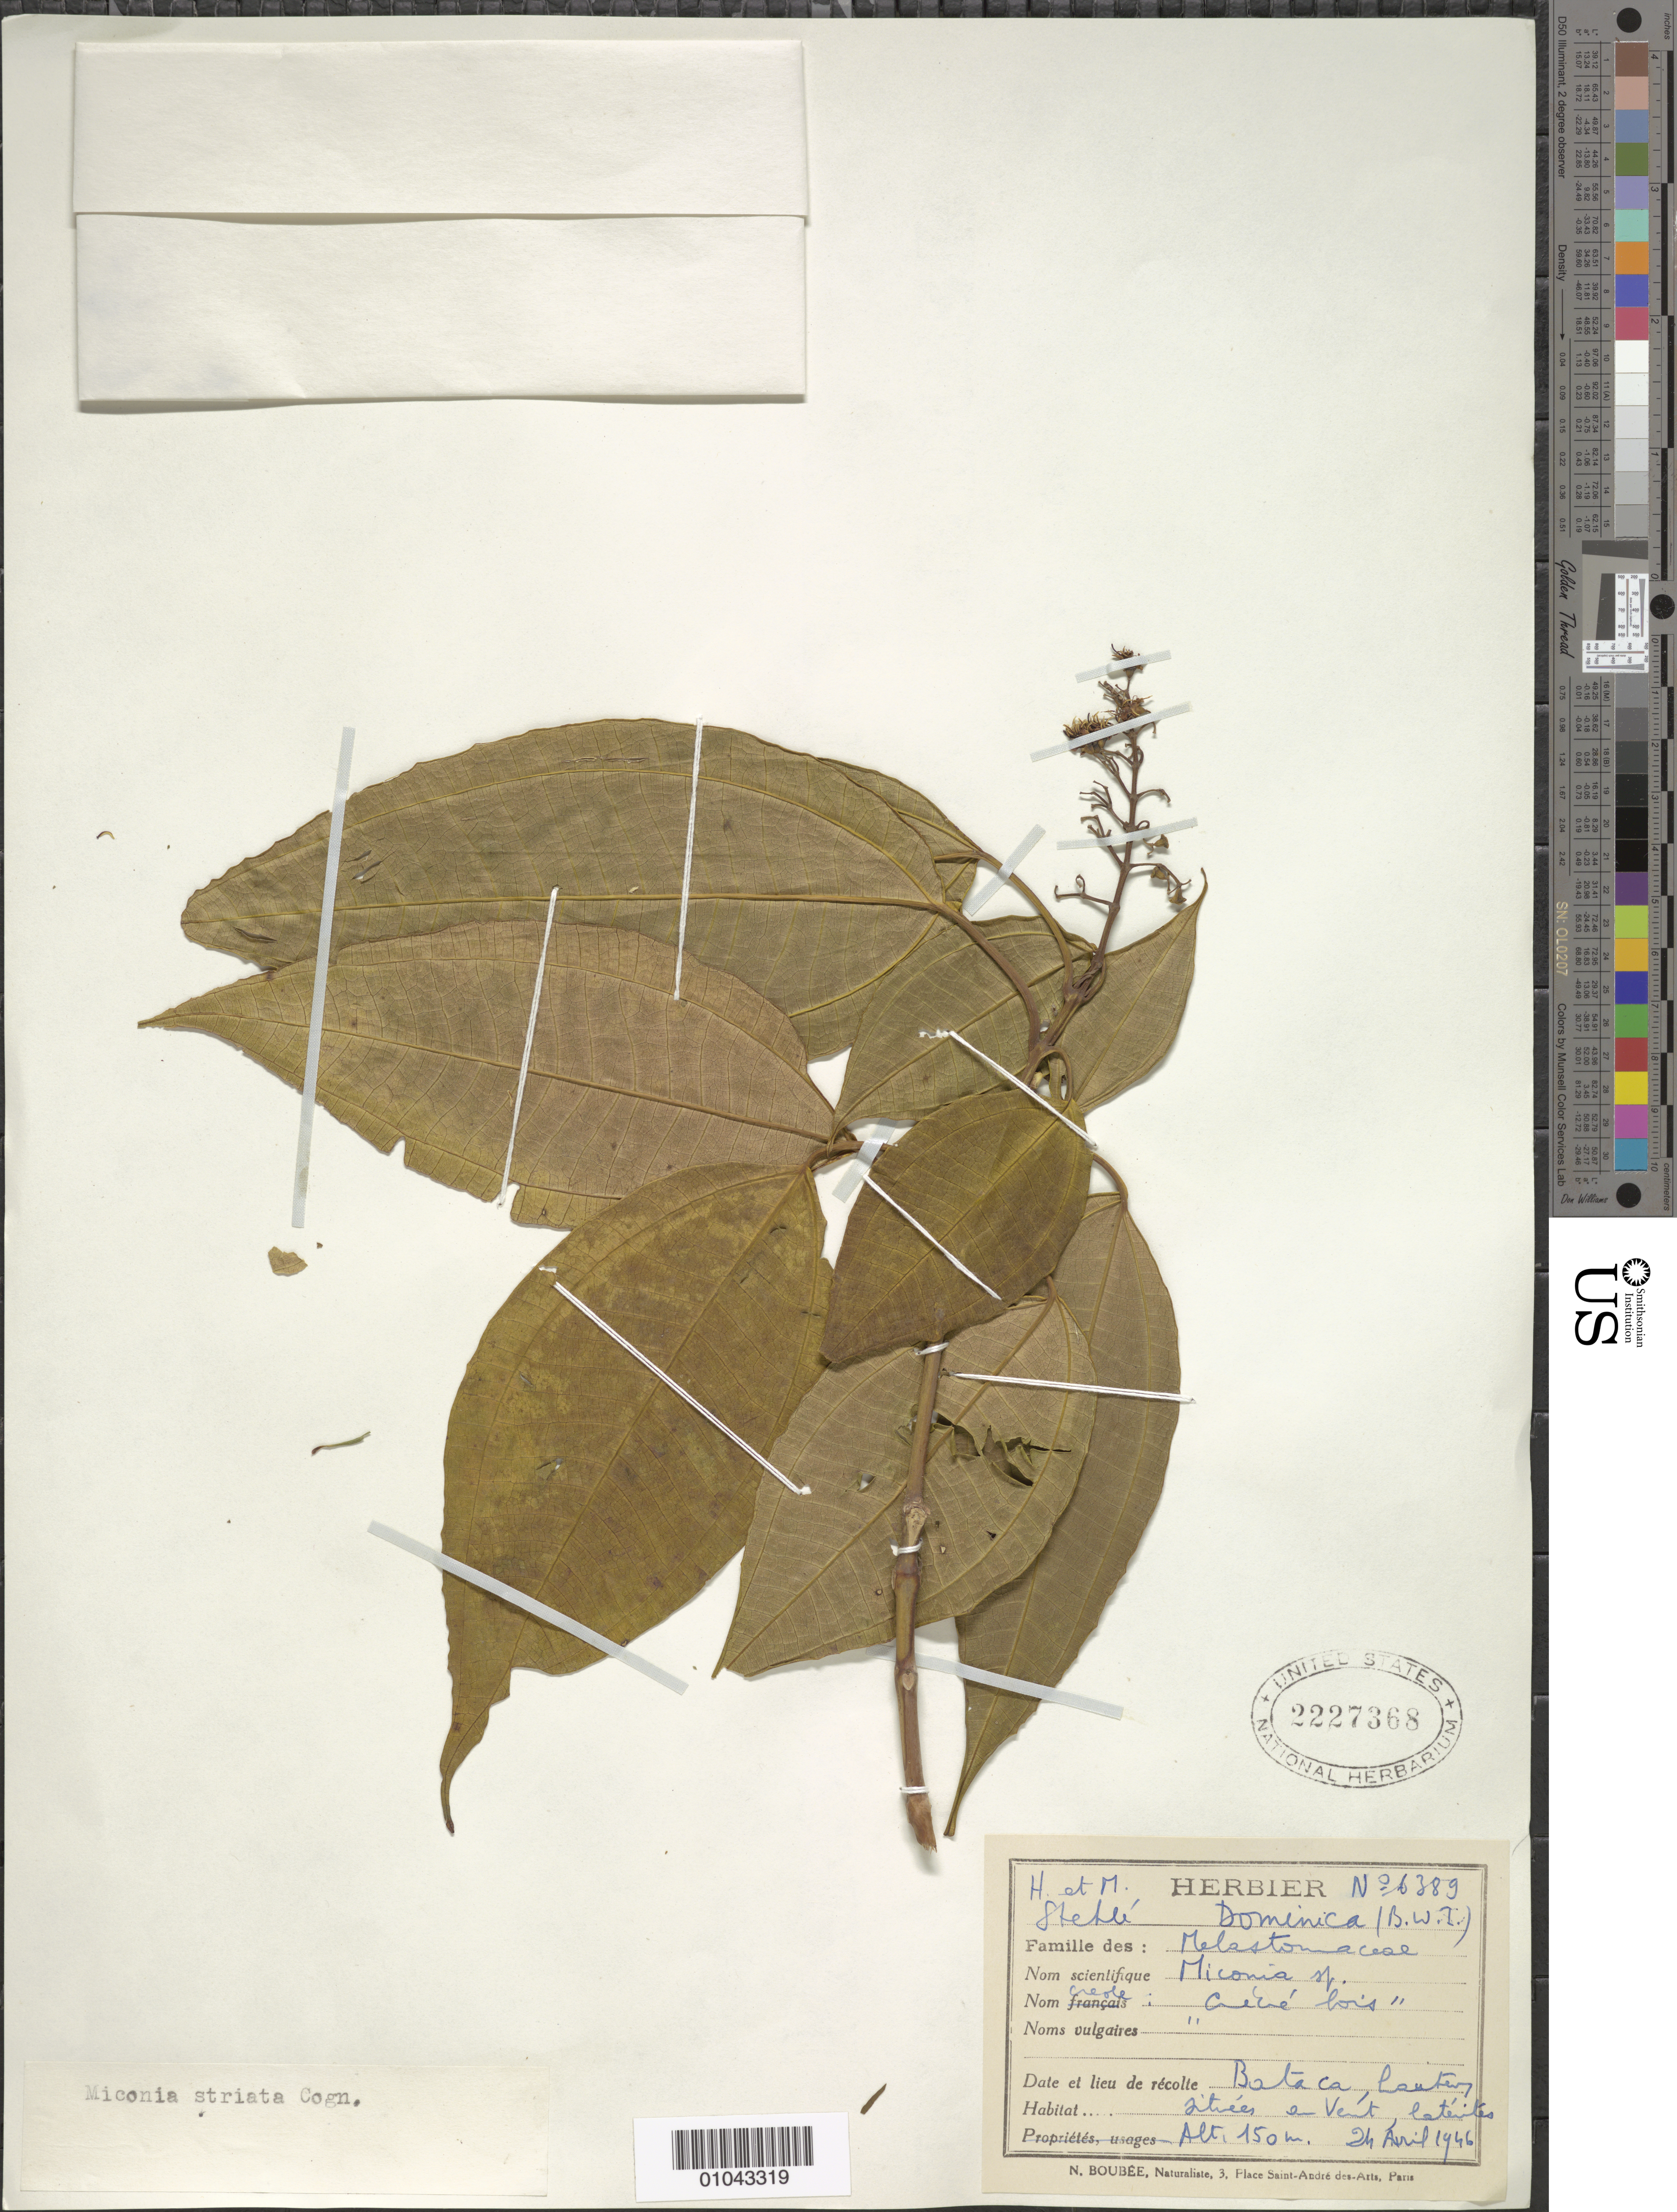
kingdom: Plantae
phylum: Tracheophyta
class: Magnoliopsida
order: Myrtales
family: Melastomataceae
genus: Miconia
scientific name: Miconia striata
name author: (Vahl) Cogn.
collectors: H. Stehlé & M. Stehlé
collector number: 6389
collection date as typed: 24 Apr 1946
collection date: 1946-04-24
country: Dominica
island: Dominica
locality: Bataca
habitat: Hauteur sitiées en Vent, latérites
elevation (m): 150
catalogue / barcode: US 2227368